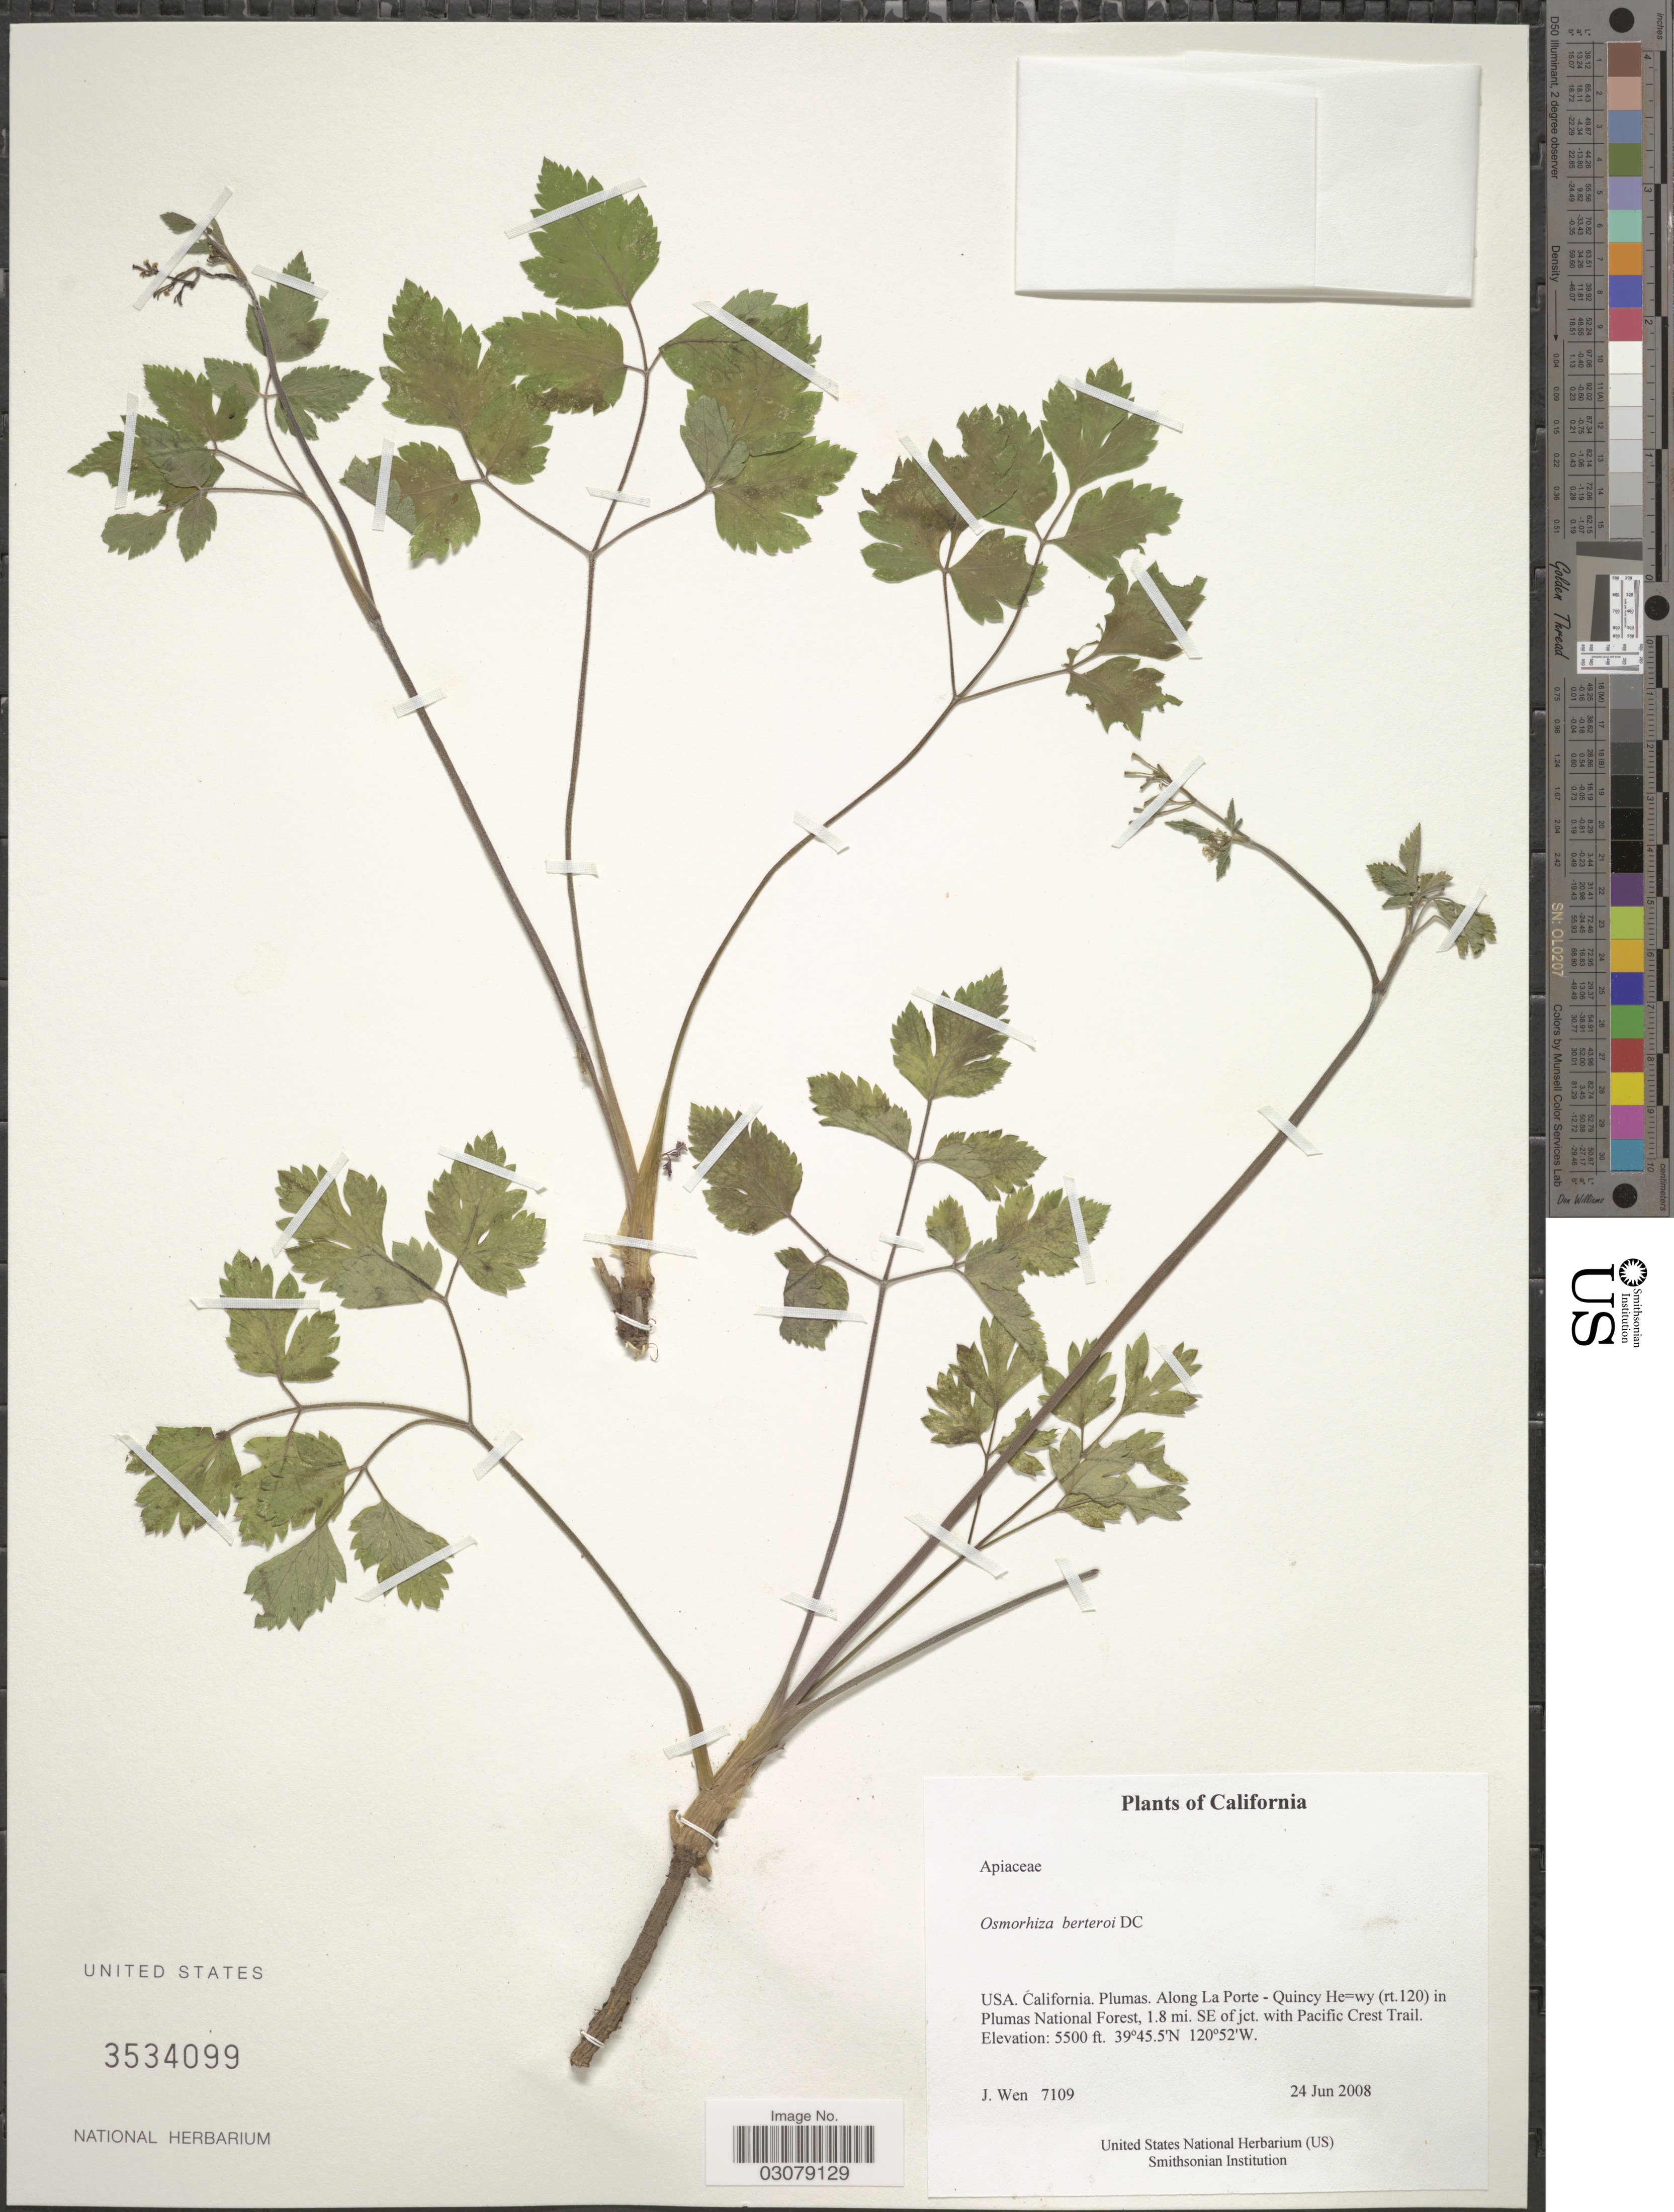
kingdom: Plantae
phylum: Tracheophyta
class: Magnoliopsida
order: Apiales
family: Apiaceae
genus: Osmorhiza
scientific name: Osmorhiza berteroi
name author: DC.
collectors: J. Wen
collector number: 7109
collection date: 2008-06-24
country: United States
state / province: California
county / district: Plumas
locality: Plumas. Along La Porte- Quincy He=wy (rt.120) in Plumas National Forest, 1.8 mi. SE of jct. with Pacific Crest Trail.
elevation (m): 1676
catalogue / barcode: US 3534099